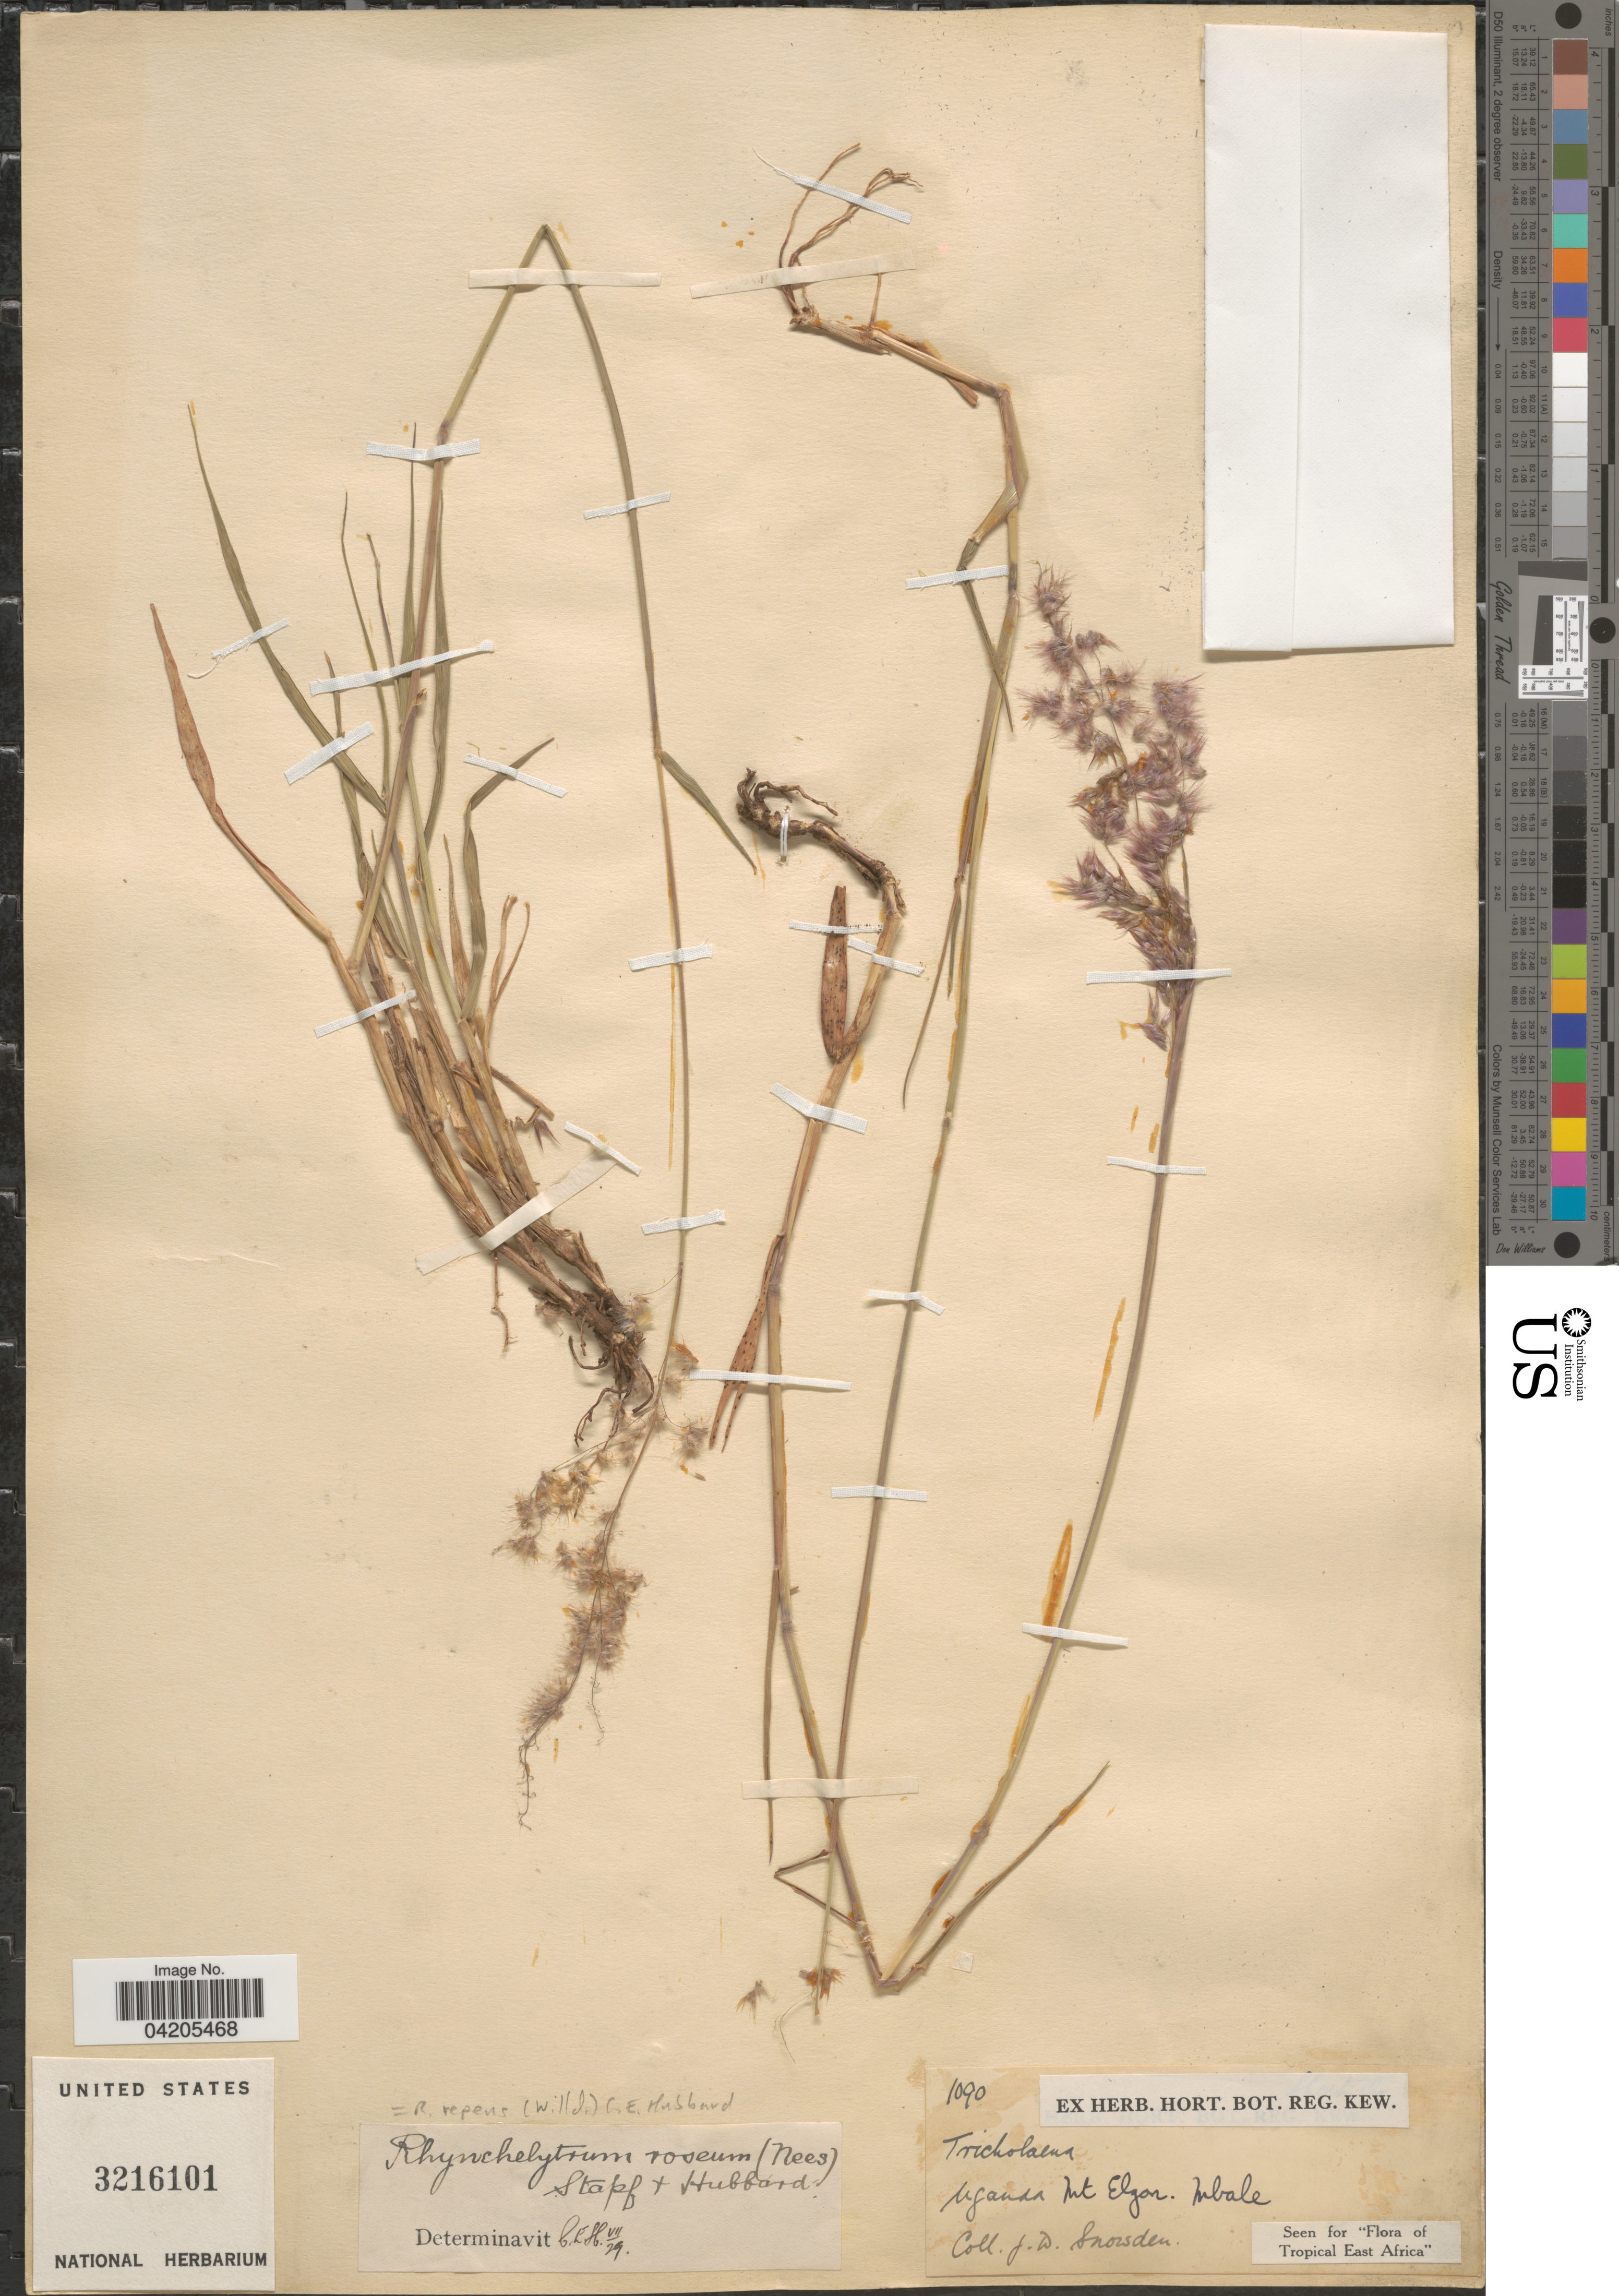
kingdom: Plantae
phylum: Tracheophyta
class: Liliopsida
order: Poales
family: Poaceae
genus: Melinis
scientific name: Melinis repens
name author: (Willd.) Zizka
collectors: J. Snowden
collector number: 1090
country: Uganda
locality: Mt. Elgon. Mbale.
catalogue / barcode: US 3216101